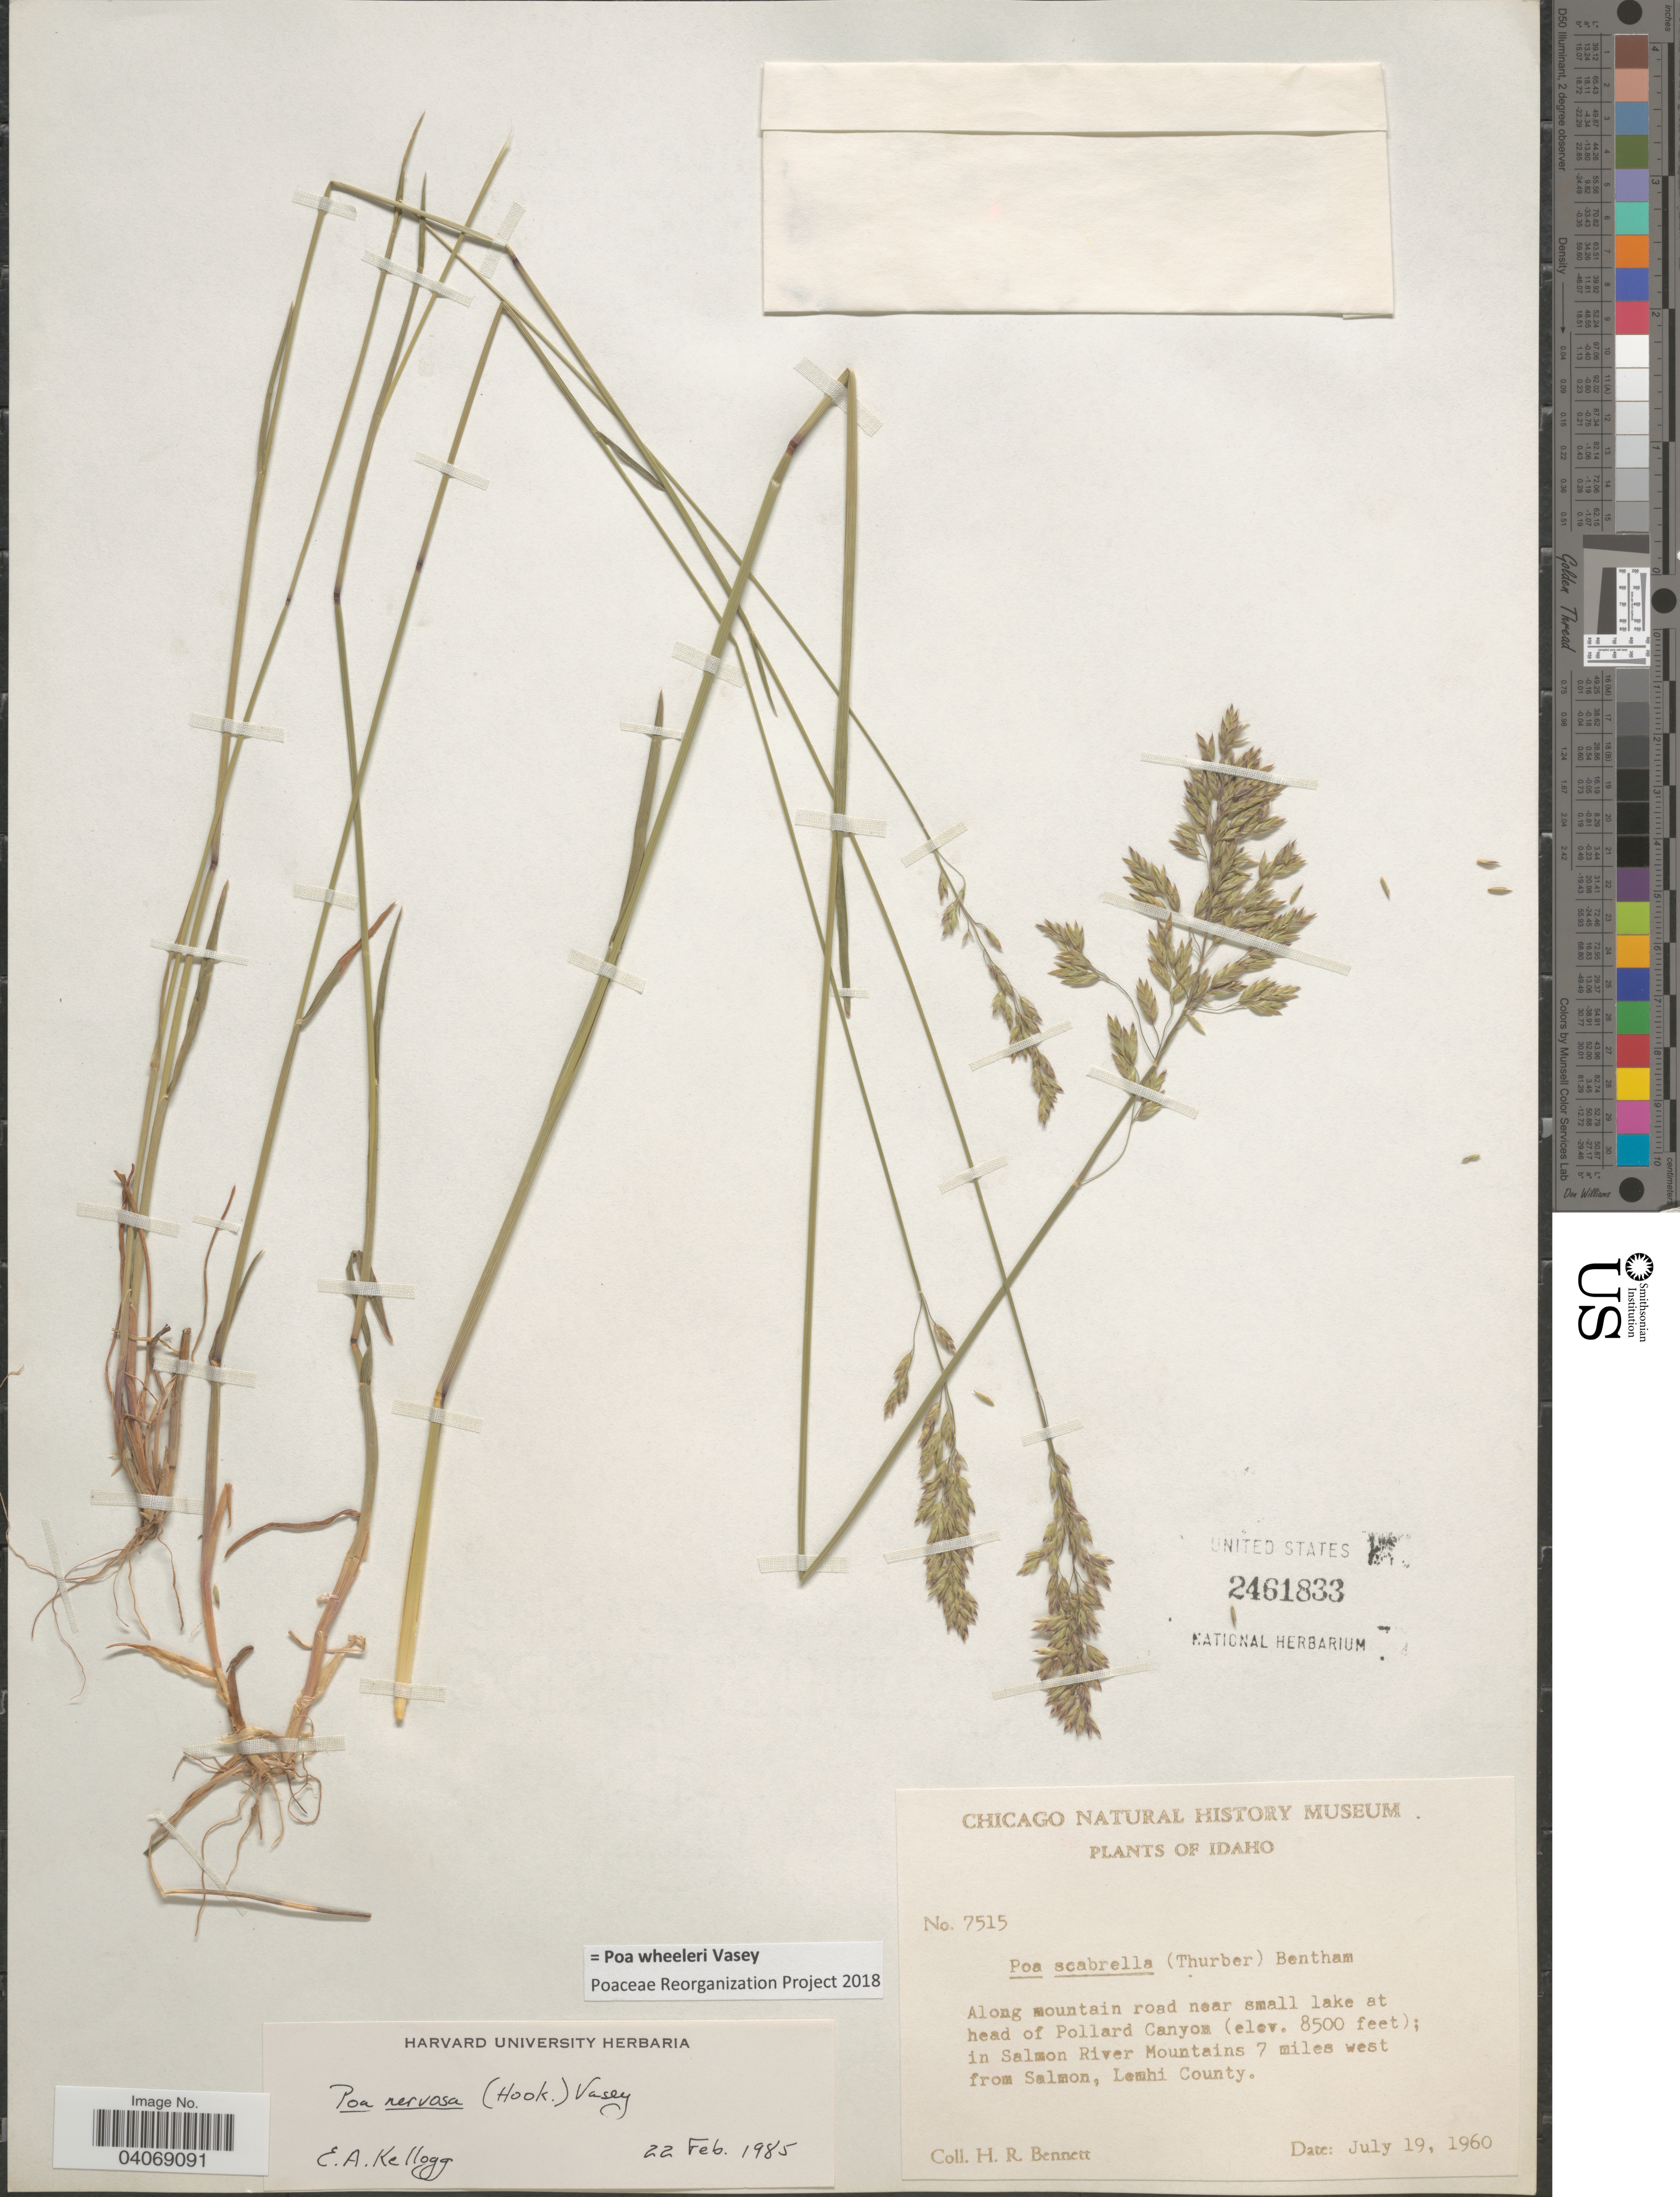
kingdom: Plantae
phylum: Tracheophyta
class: Liliopsida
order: Poales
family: Poaceae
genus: Poa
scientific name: Poa wheeleri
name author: Vasey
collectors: H. R. Bennett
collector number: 7515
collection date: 1960-07-19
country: United States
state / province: Idaho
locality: Along mountain road near small lake at head of Pollard Canyon; in Salmon River Mountains 7 miles west from Salmon, Lemhi County.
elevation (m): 2591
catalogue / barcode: US 2461833